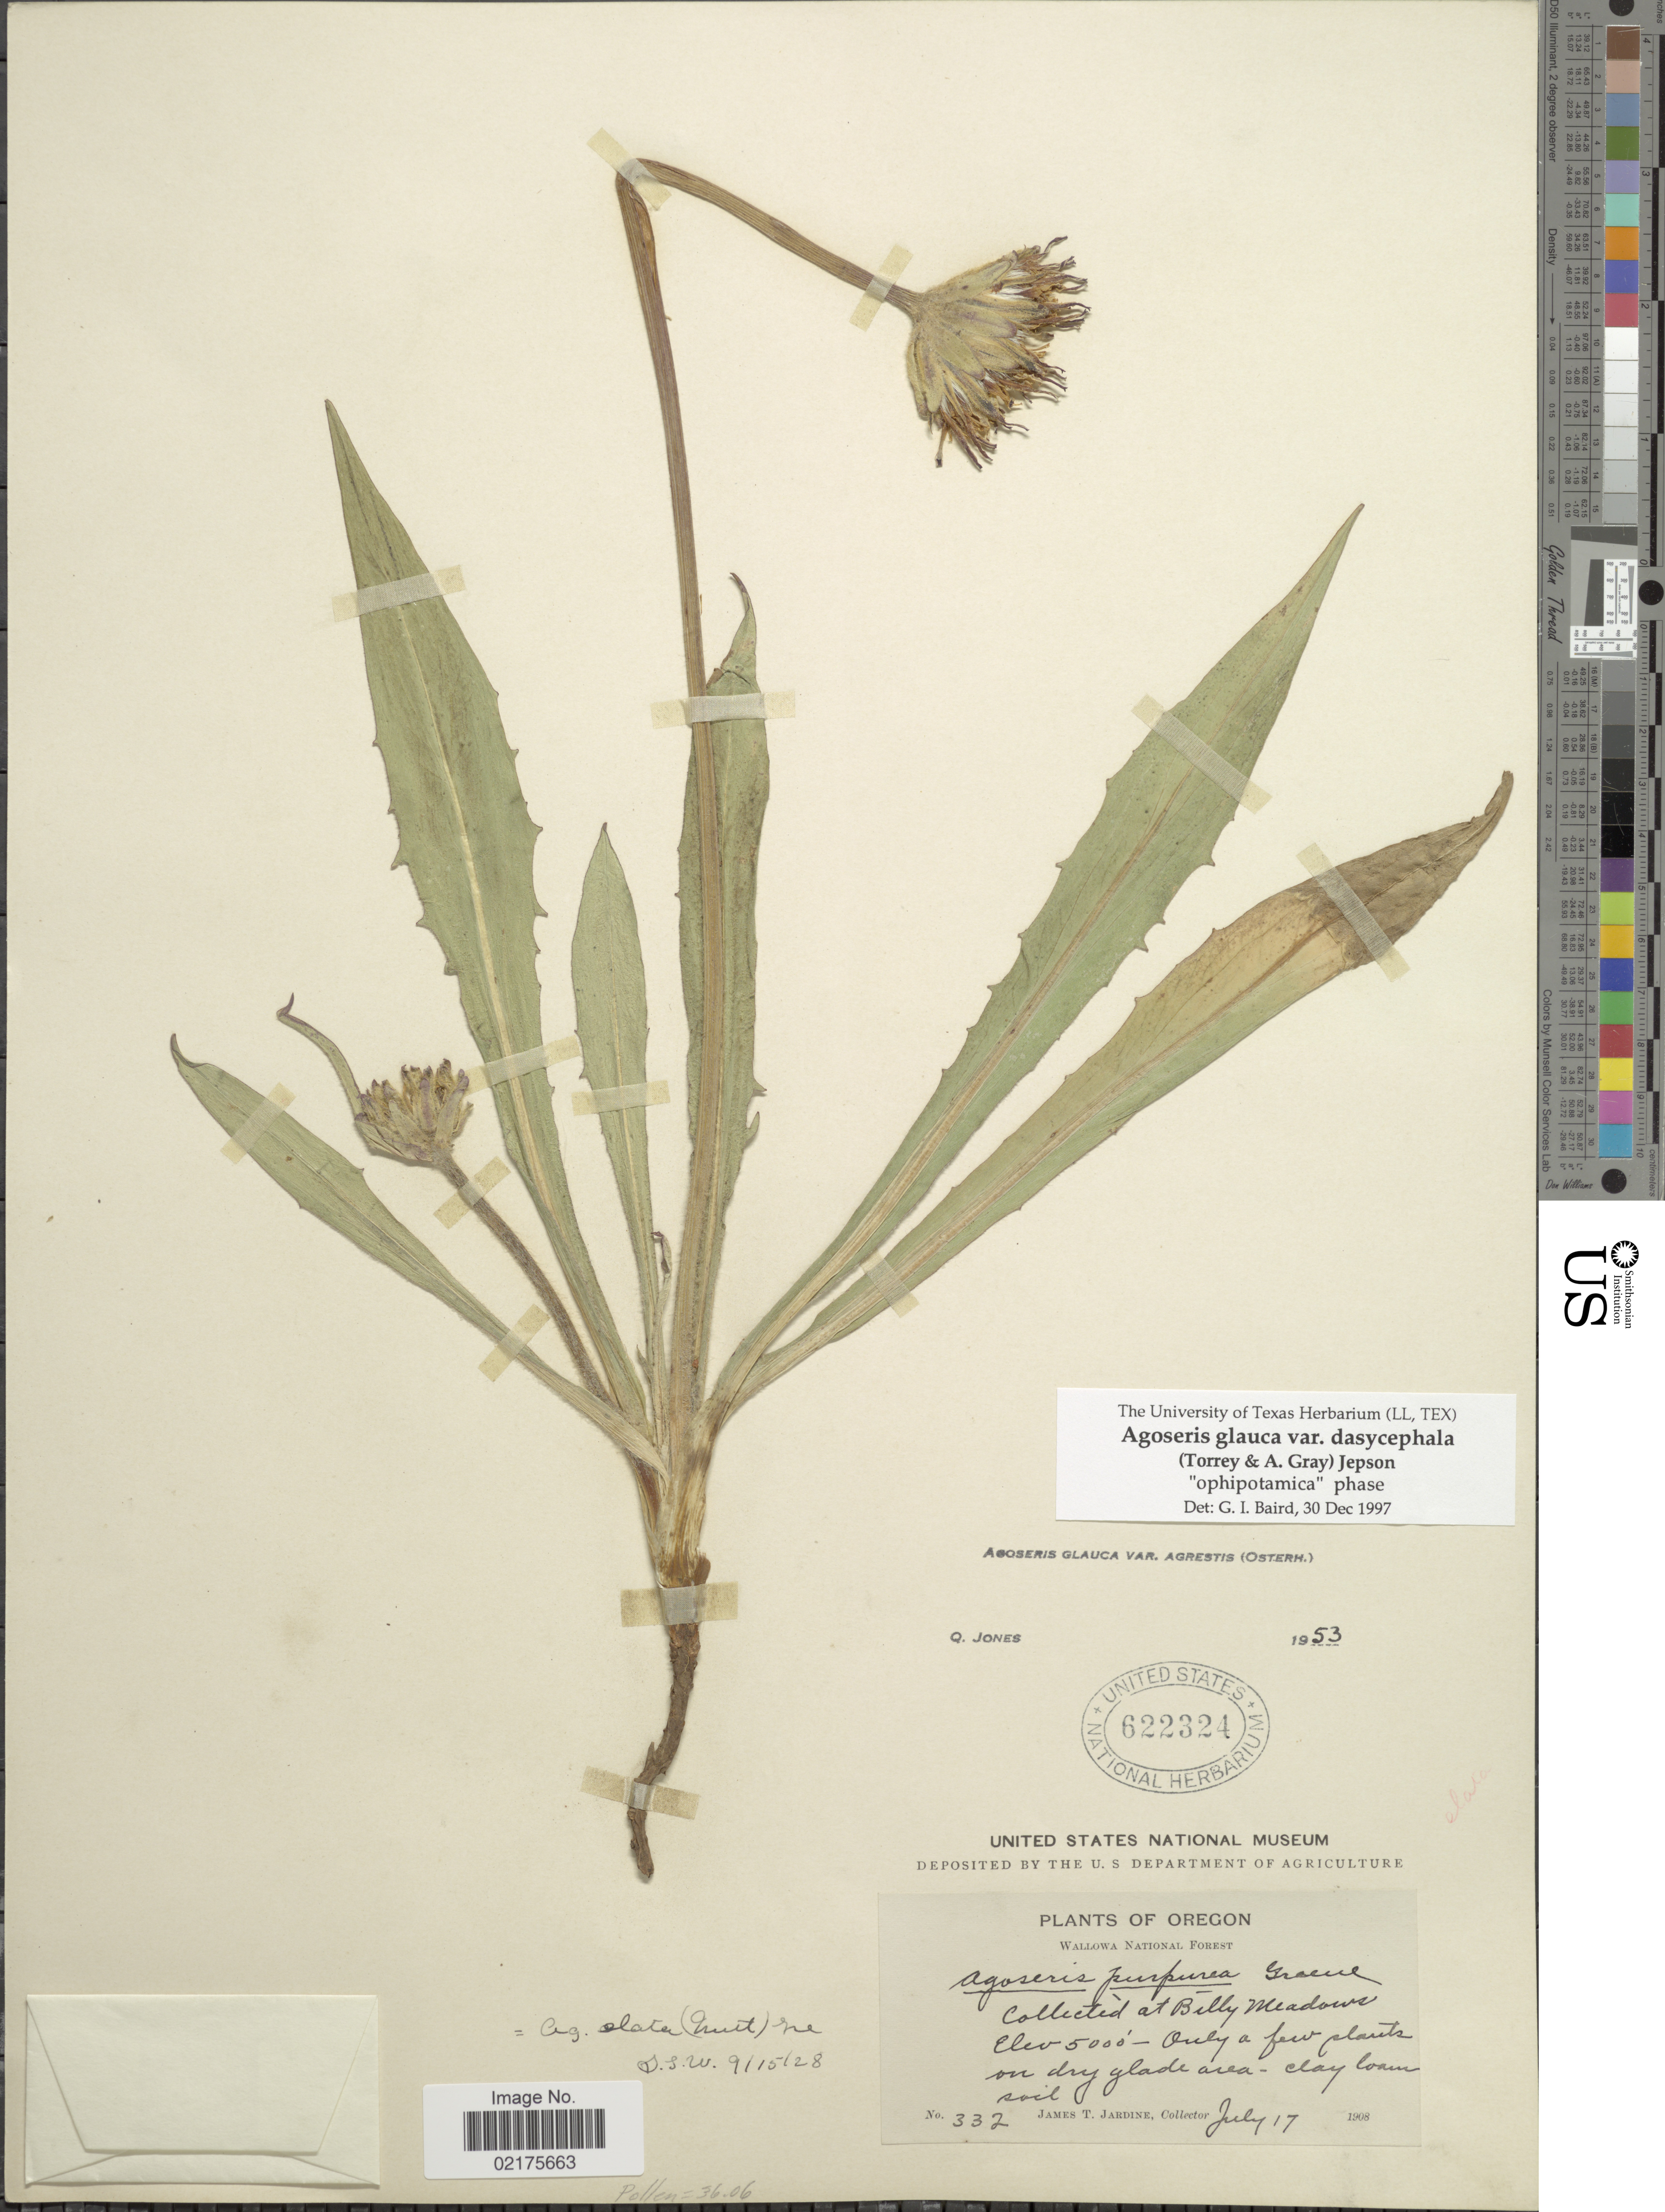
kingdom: Plantae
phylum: Tracheophyta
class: Magnoliopsida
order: Asterales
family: Asteraceae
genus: Agoseris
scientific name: Agoseris glauca var. dasycephala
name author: (Torr. & A. Gray) Jeps.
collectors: J. T. Jardine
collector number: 332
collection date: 1908-07-17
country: United States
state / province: Oregon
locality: Wallowa National Forest, Collected at Belly Meadows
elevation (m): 1524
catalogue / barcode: US 622324